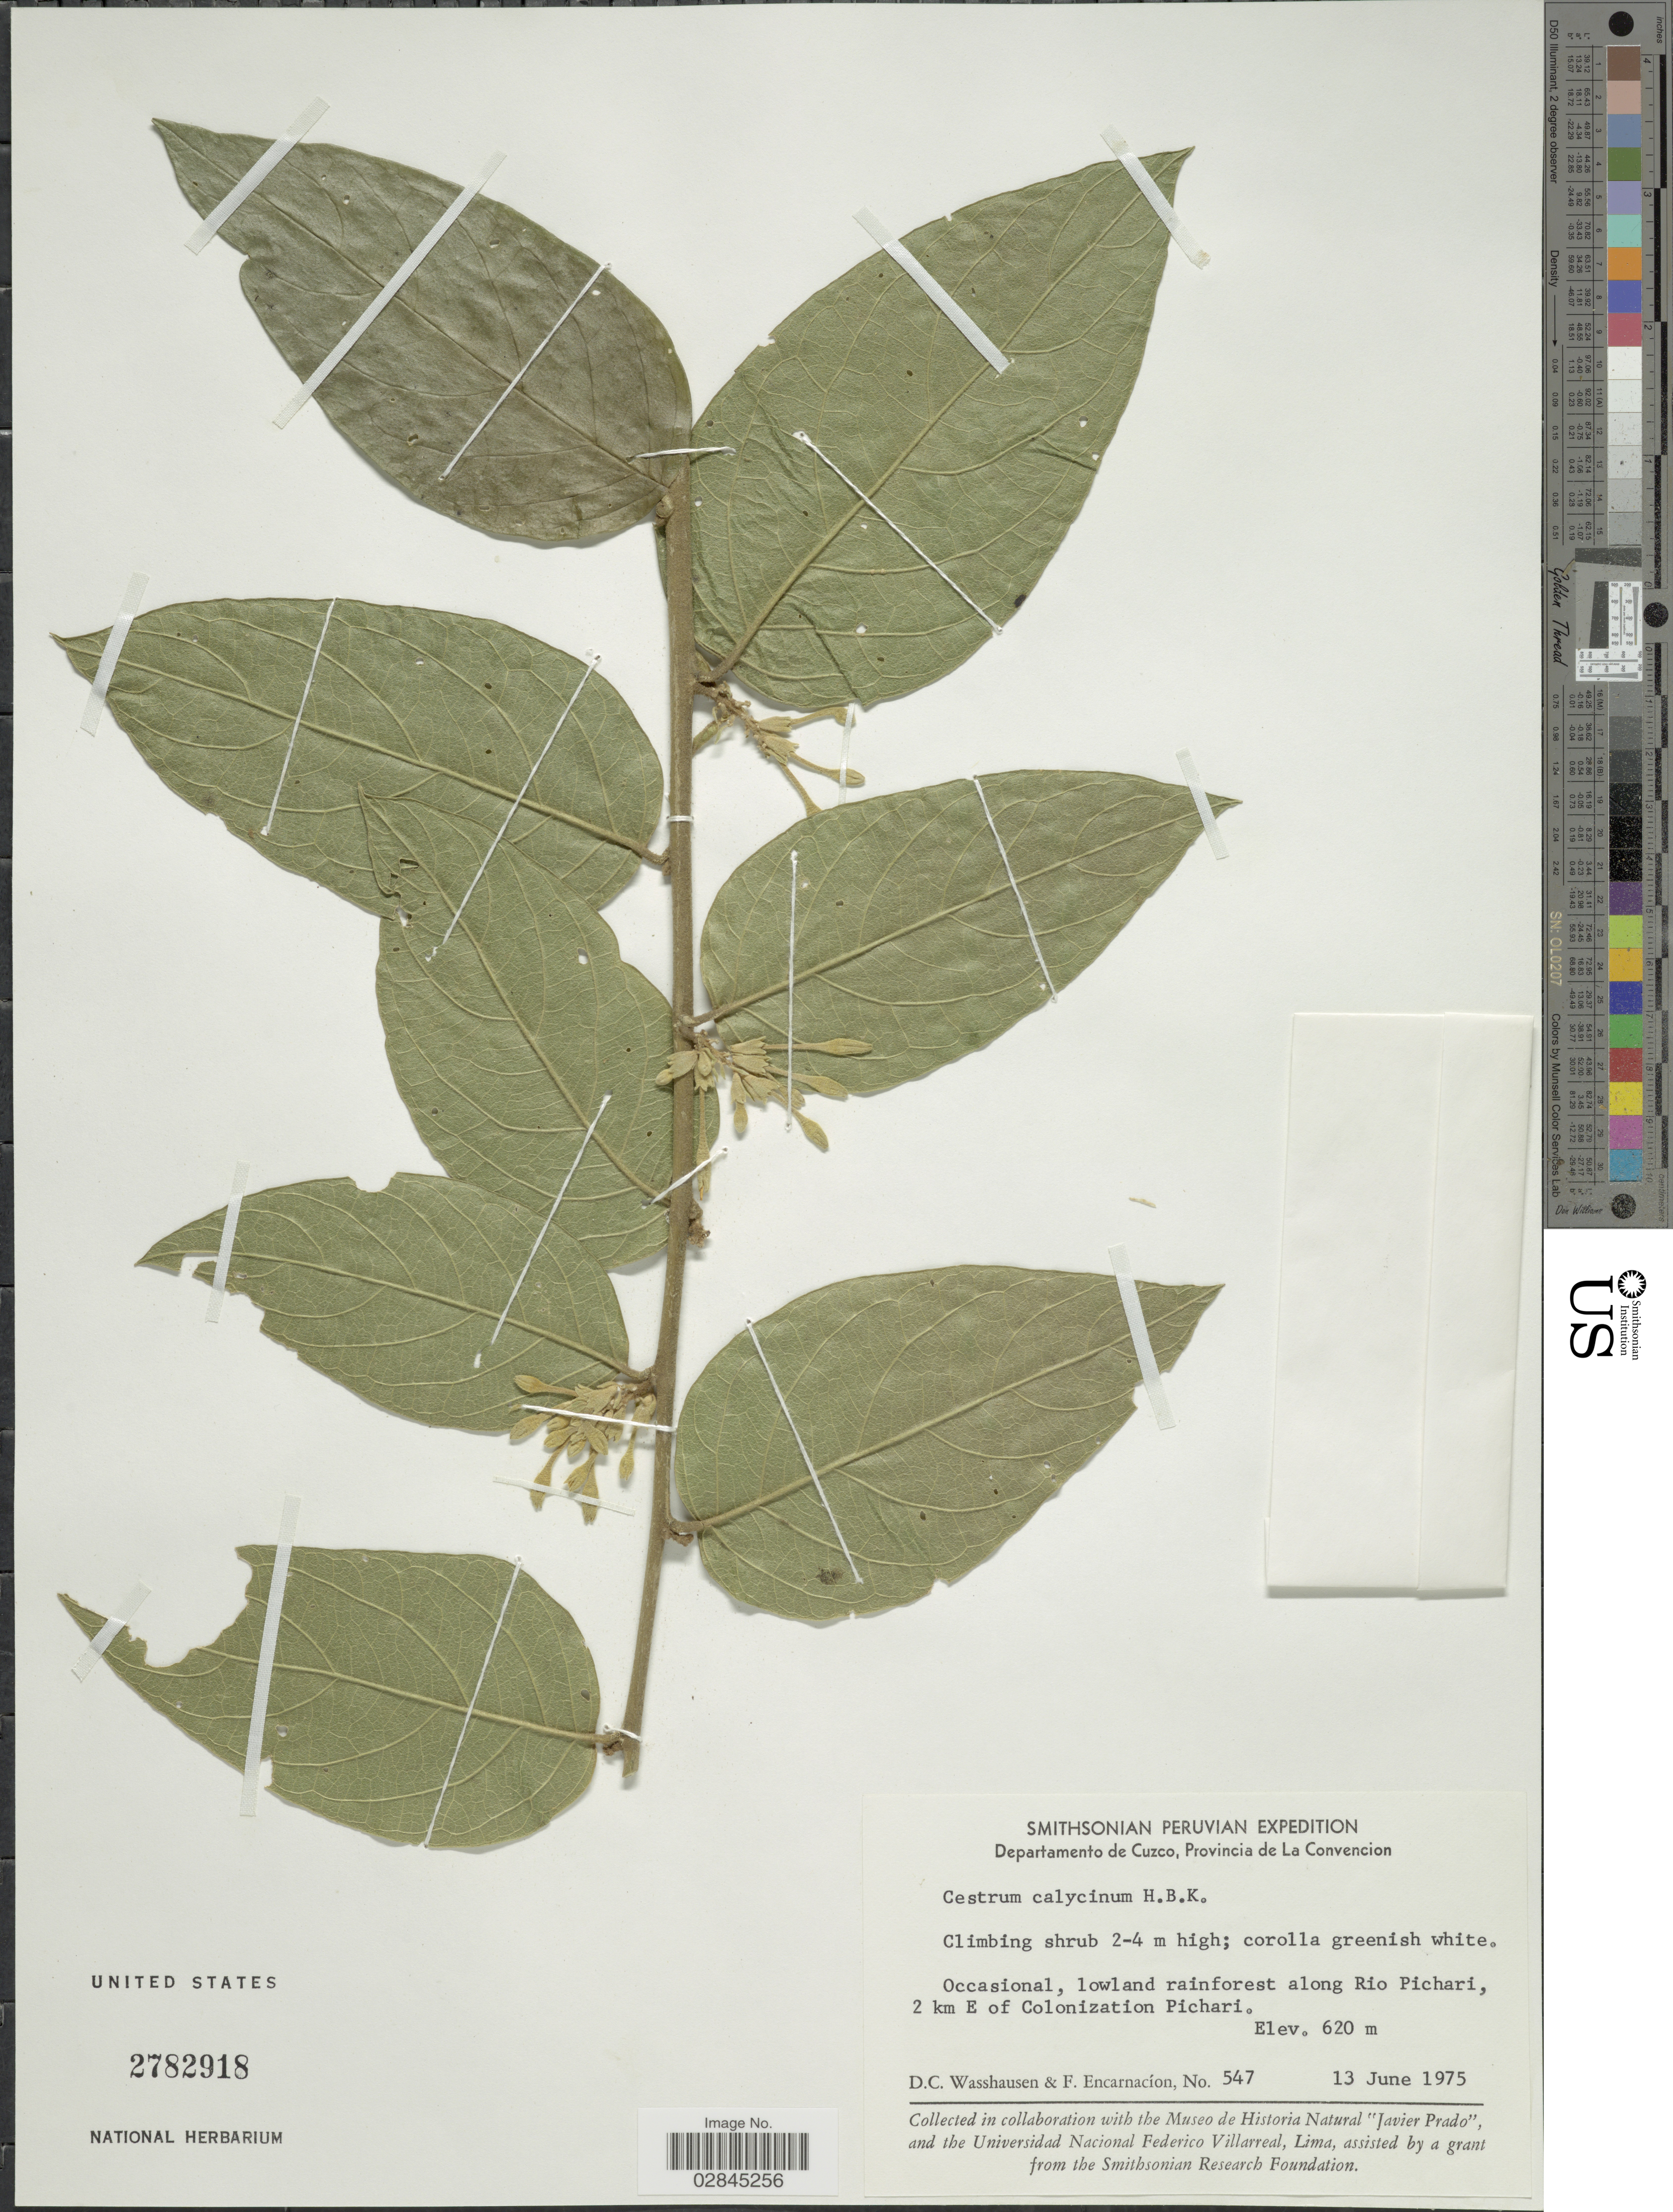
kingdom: Plantae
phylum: Tracheophyta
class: Magnoliopsida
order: Solanales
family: Solanaceae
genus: Cestrum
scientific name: Cestrum strigillatum var. calycinum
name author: Ruiz & Pav.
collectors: D. C. Wasshausen & F. Encarnación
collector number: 547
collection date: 1975-06-13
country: Peru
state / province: Cusco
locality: Departamento de Cuzco, Provincia de La Convencion, along Rio Pichari, 2 km E of Colonization Pichari.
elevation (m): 620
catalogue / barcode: US 2782918